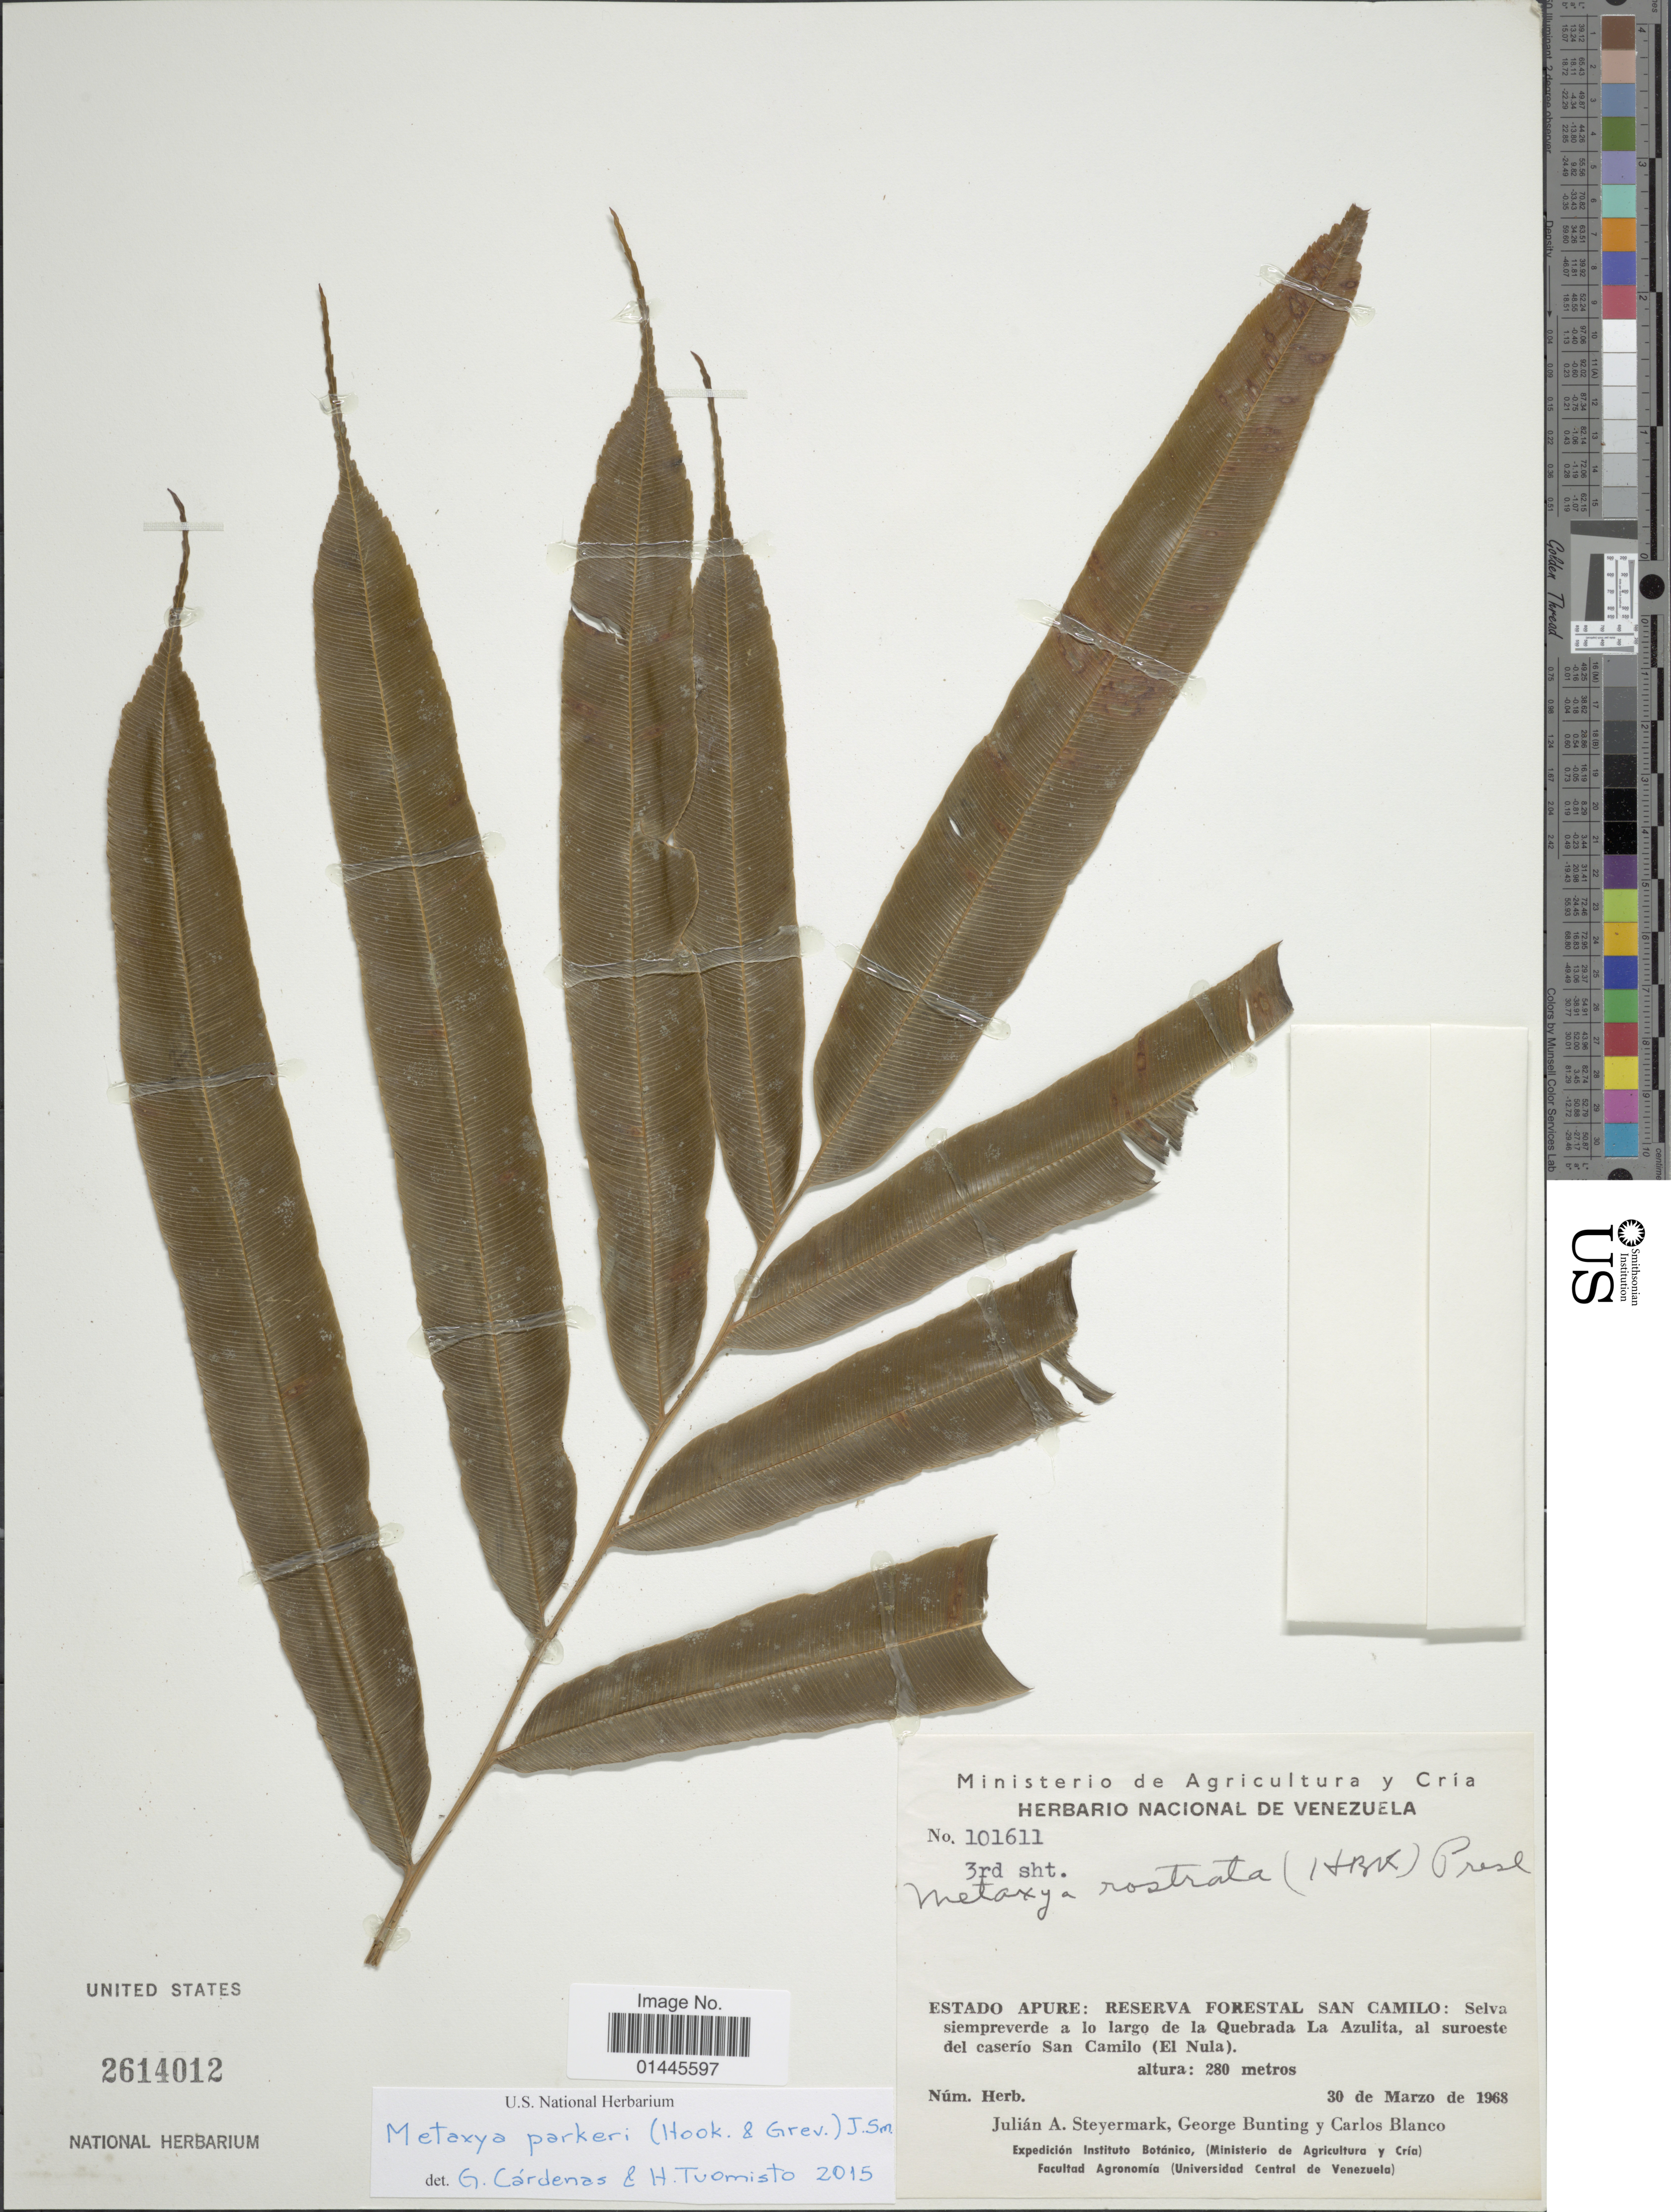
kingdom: Plantae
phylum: Tracheophyta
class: Polypodiopsida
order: Cyatheales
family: Metaxyaceae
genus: Metaxya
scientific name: Metaxya parkeri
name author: (Hook. & Grev.) J. Sm.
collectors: J. Steyermark, G. S. Bunting & C. Blanco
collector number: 101611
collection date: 1968-03-30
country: Venezuela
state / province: Apure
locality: Rserva Forestal San Camilo: Selva siempreverde a lo largo de la Quebrada La Azulita, al suroeste del caserio San Camilo (El Nula).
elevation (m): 280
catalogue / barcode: US 2614012